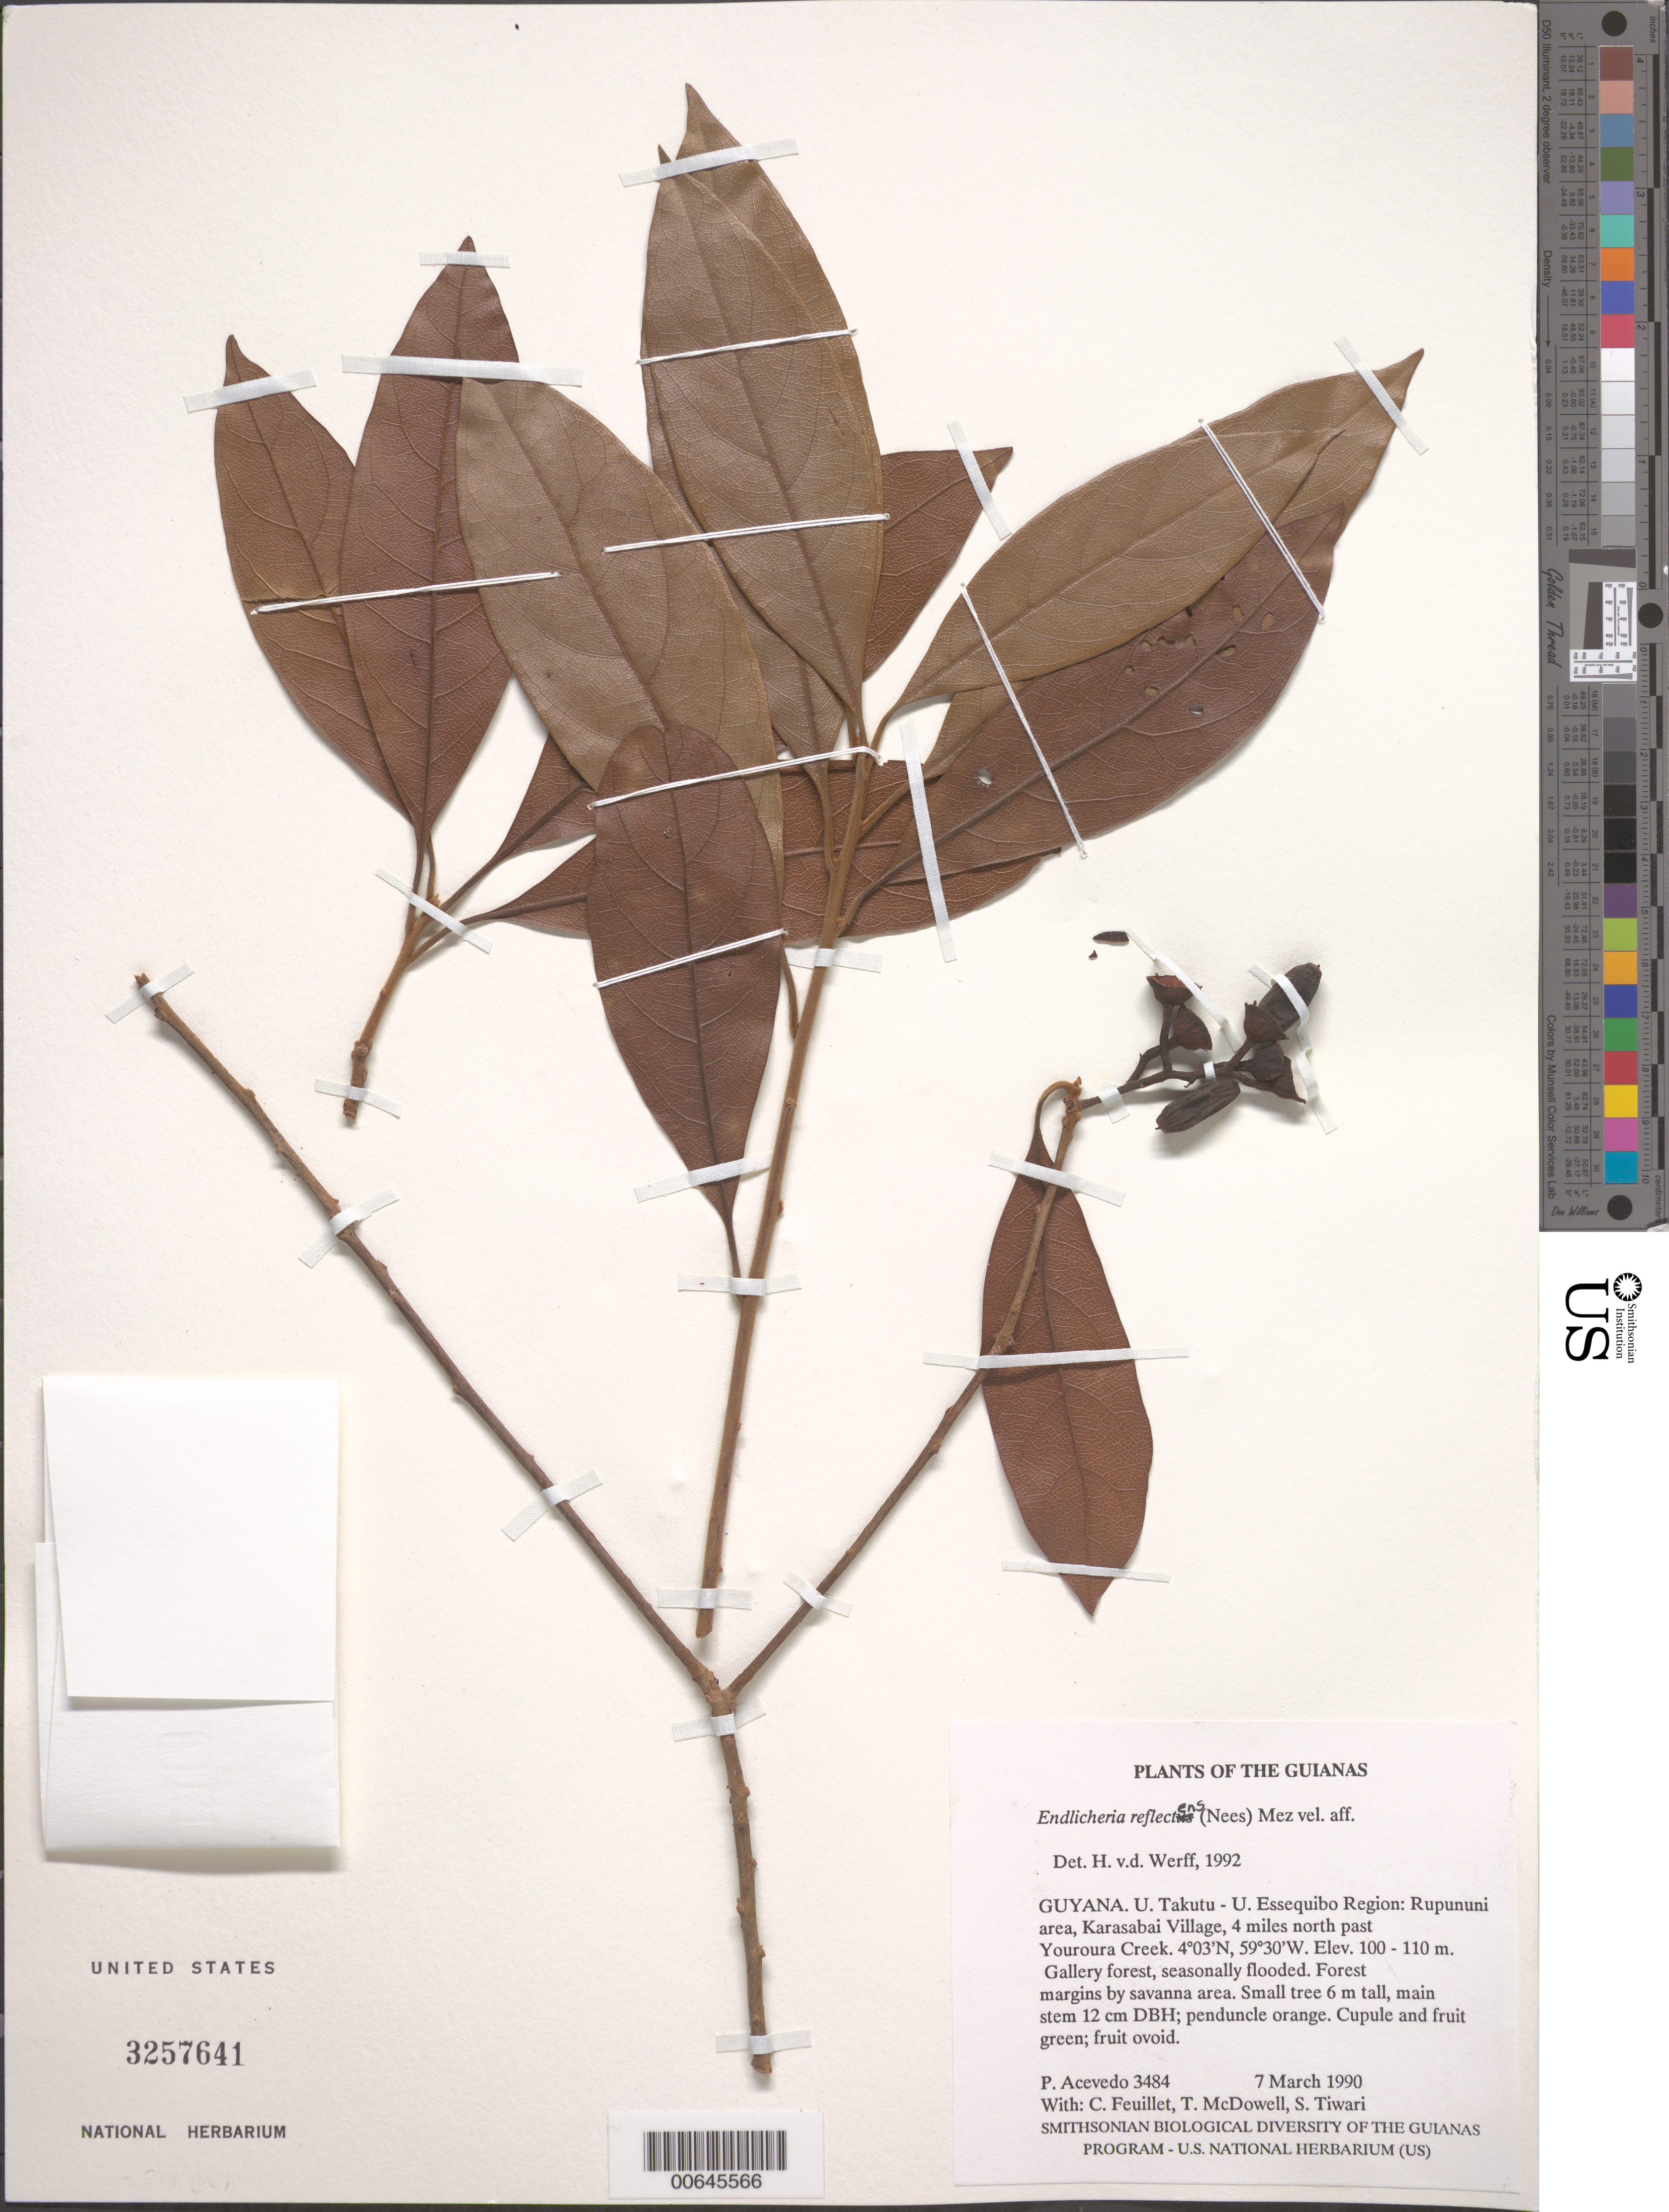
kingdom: Plantae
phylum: Tracheophyta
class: Magnoliopsida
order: Laurales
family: Lauraceae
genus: Endlicheria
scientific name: Endlicheria reflectens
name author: (Nees) Mez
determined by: van der Werff, H., (MO), Missouri Botanical Garden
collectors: P. Acevedo-Rodr., C. Feuillet, T. McDowell & S. Tiwari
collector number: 3484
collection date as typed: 07 Mar 1990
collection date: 1990-03-07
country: Guyana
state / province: U. Takutu-U. Essequibo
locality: Rupununi area, Karasabai Village, 4 miles north past Youroura Creek.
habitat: Gallery forest, seasonally flooded. Forest margins by savanna area.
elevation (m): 100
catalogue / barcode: US 3257641